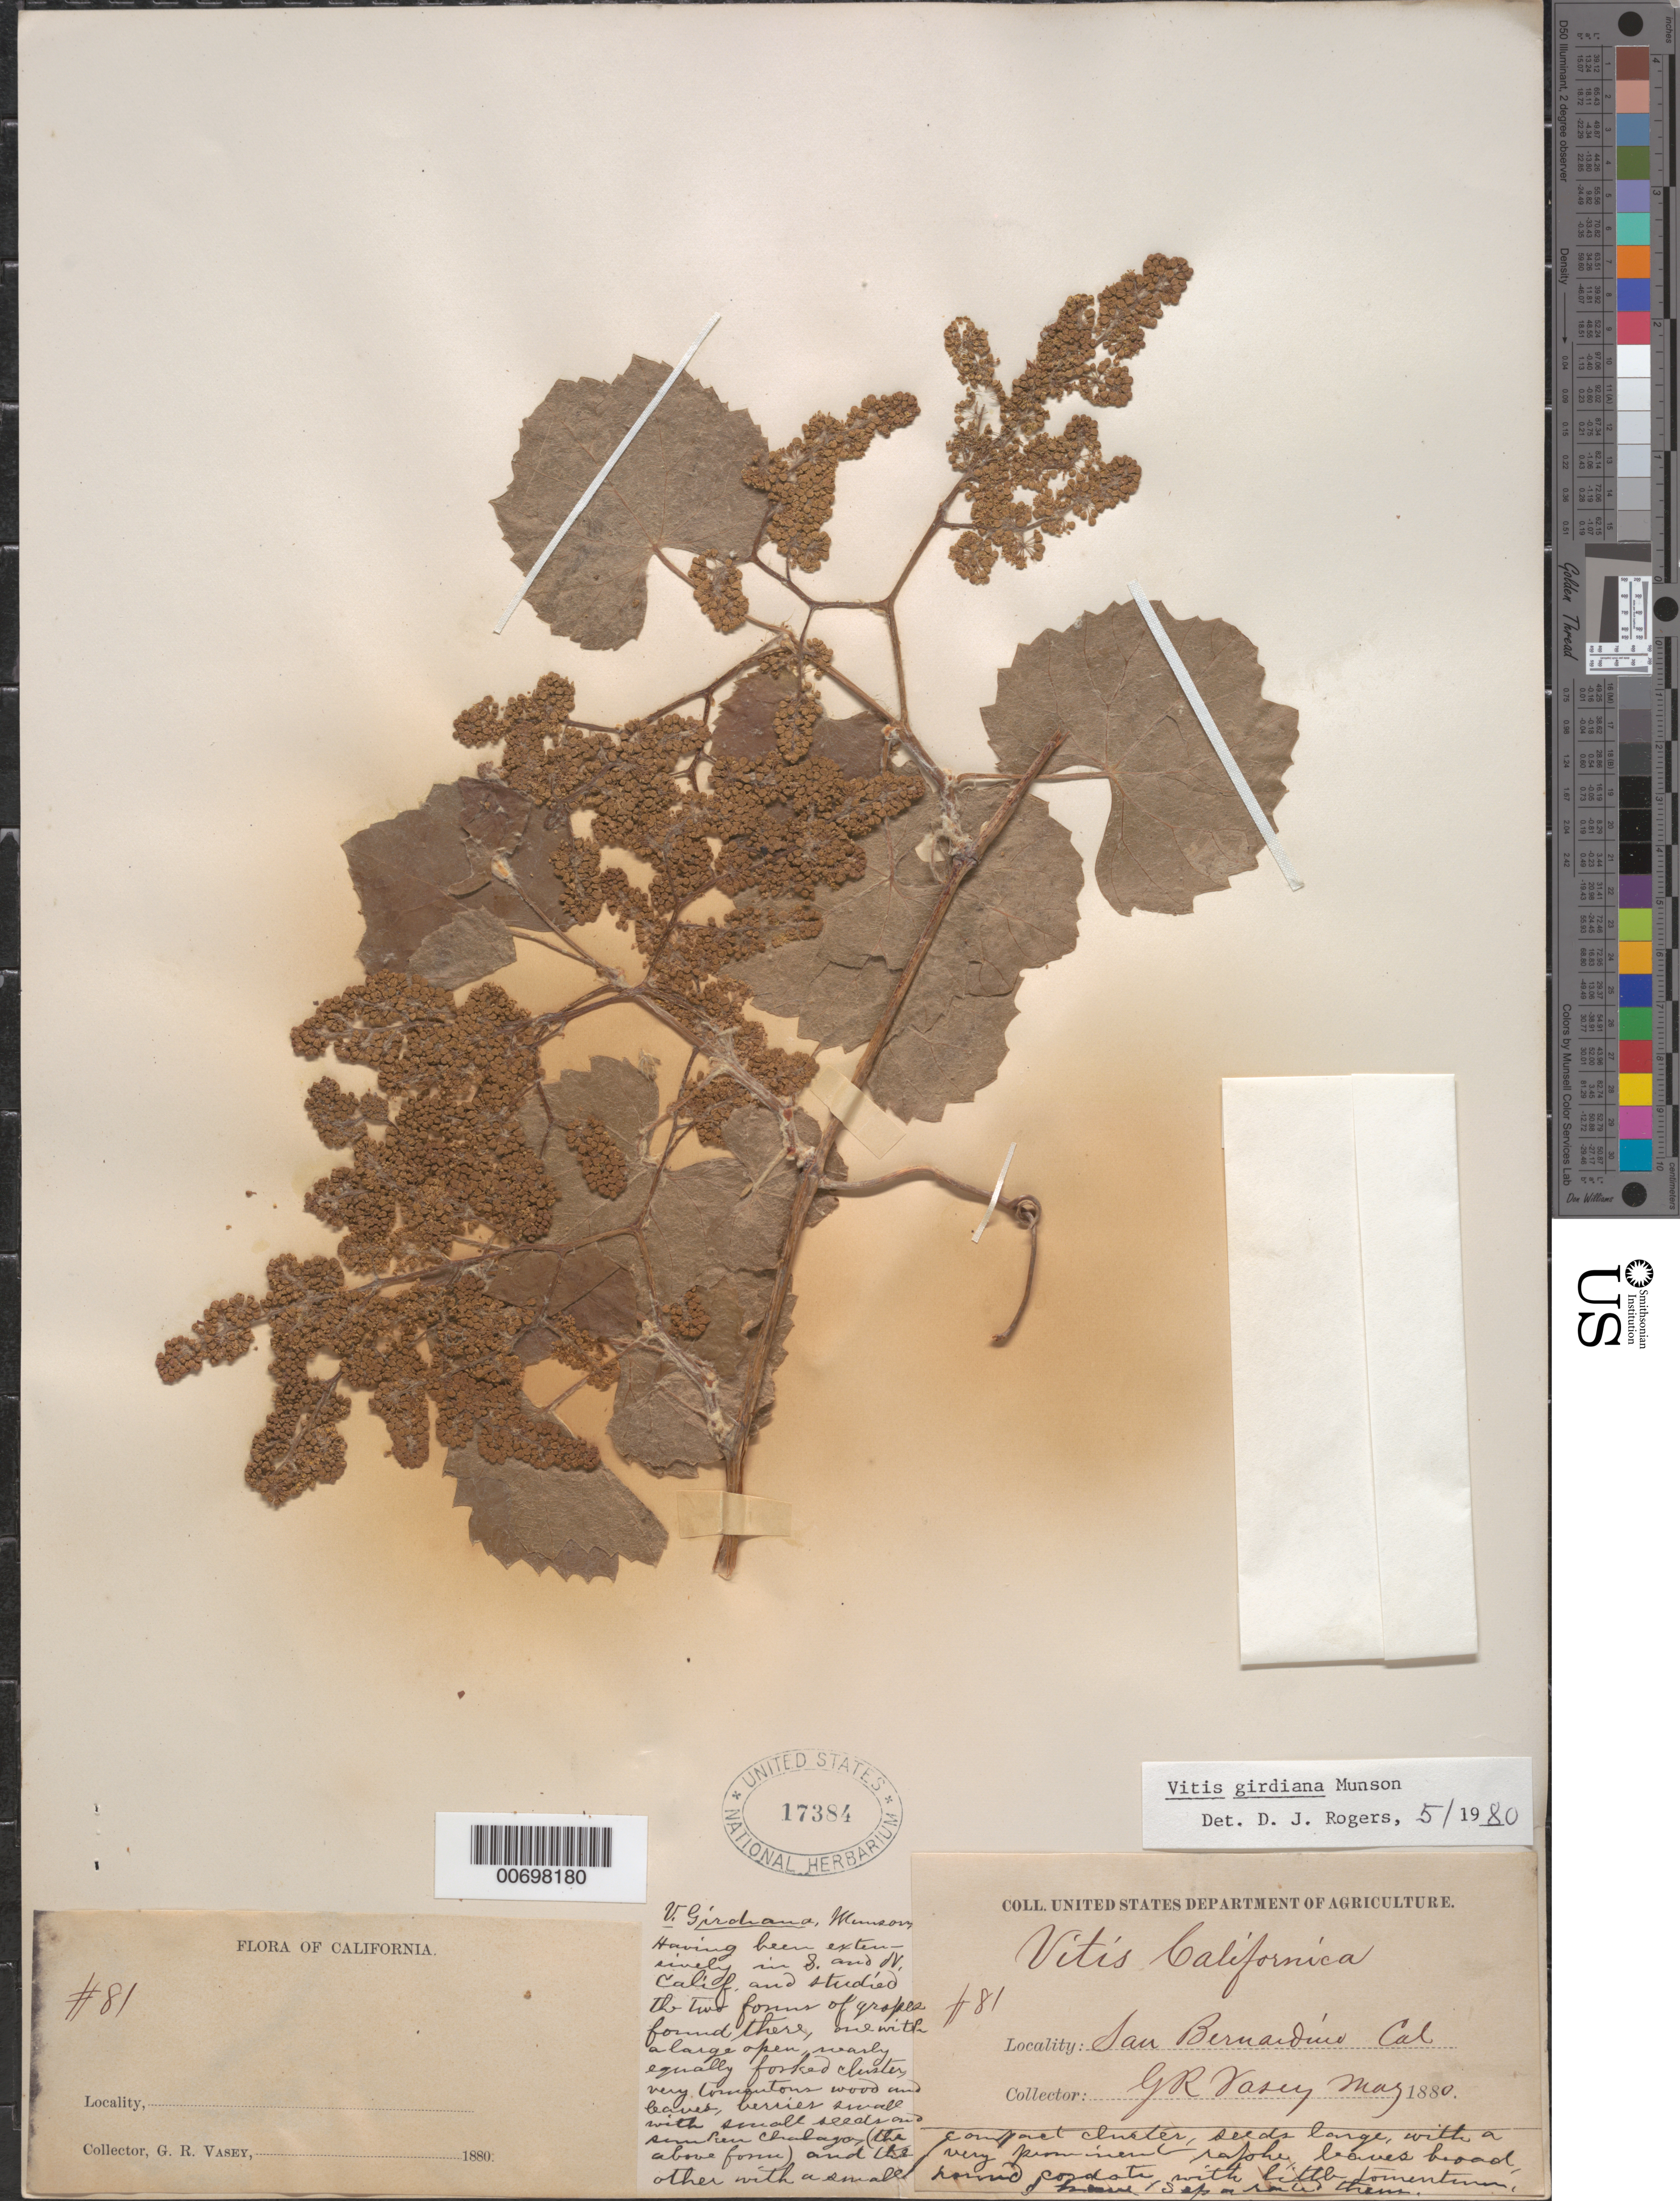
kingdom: Plantae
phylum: Tracheophyta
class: Magnoliopsida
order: Vitales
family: Vitaceae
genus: Vitis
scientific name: Vitis girdiana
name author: Munson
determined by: Rogers, D. J.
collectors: G. R. Vasey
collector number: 81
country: United States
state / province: California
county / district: San Bernardino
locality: San Bernardino.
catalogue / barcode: US 17384